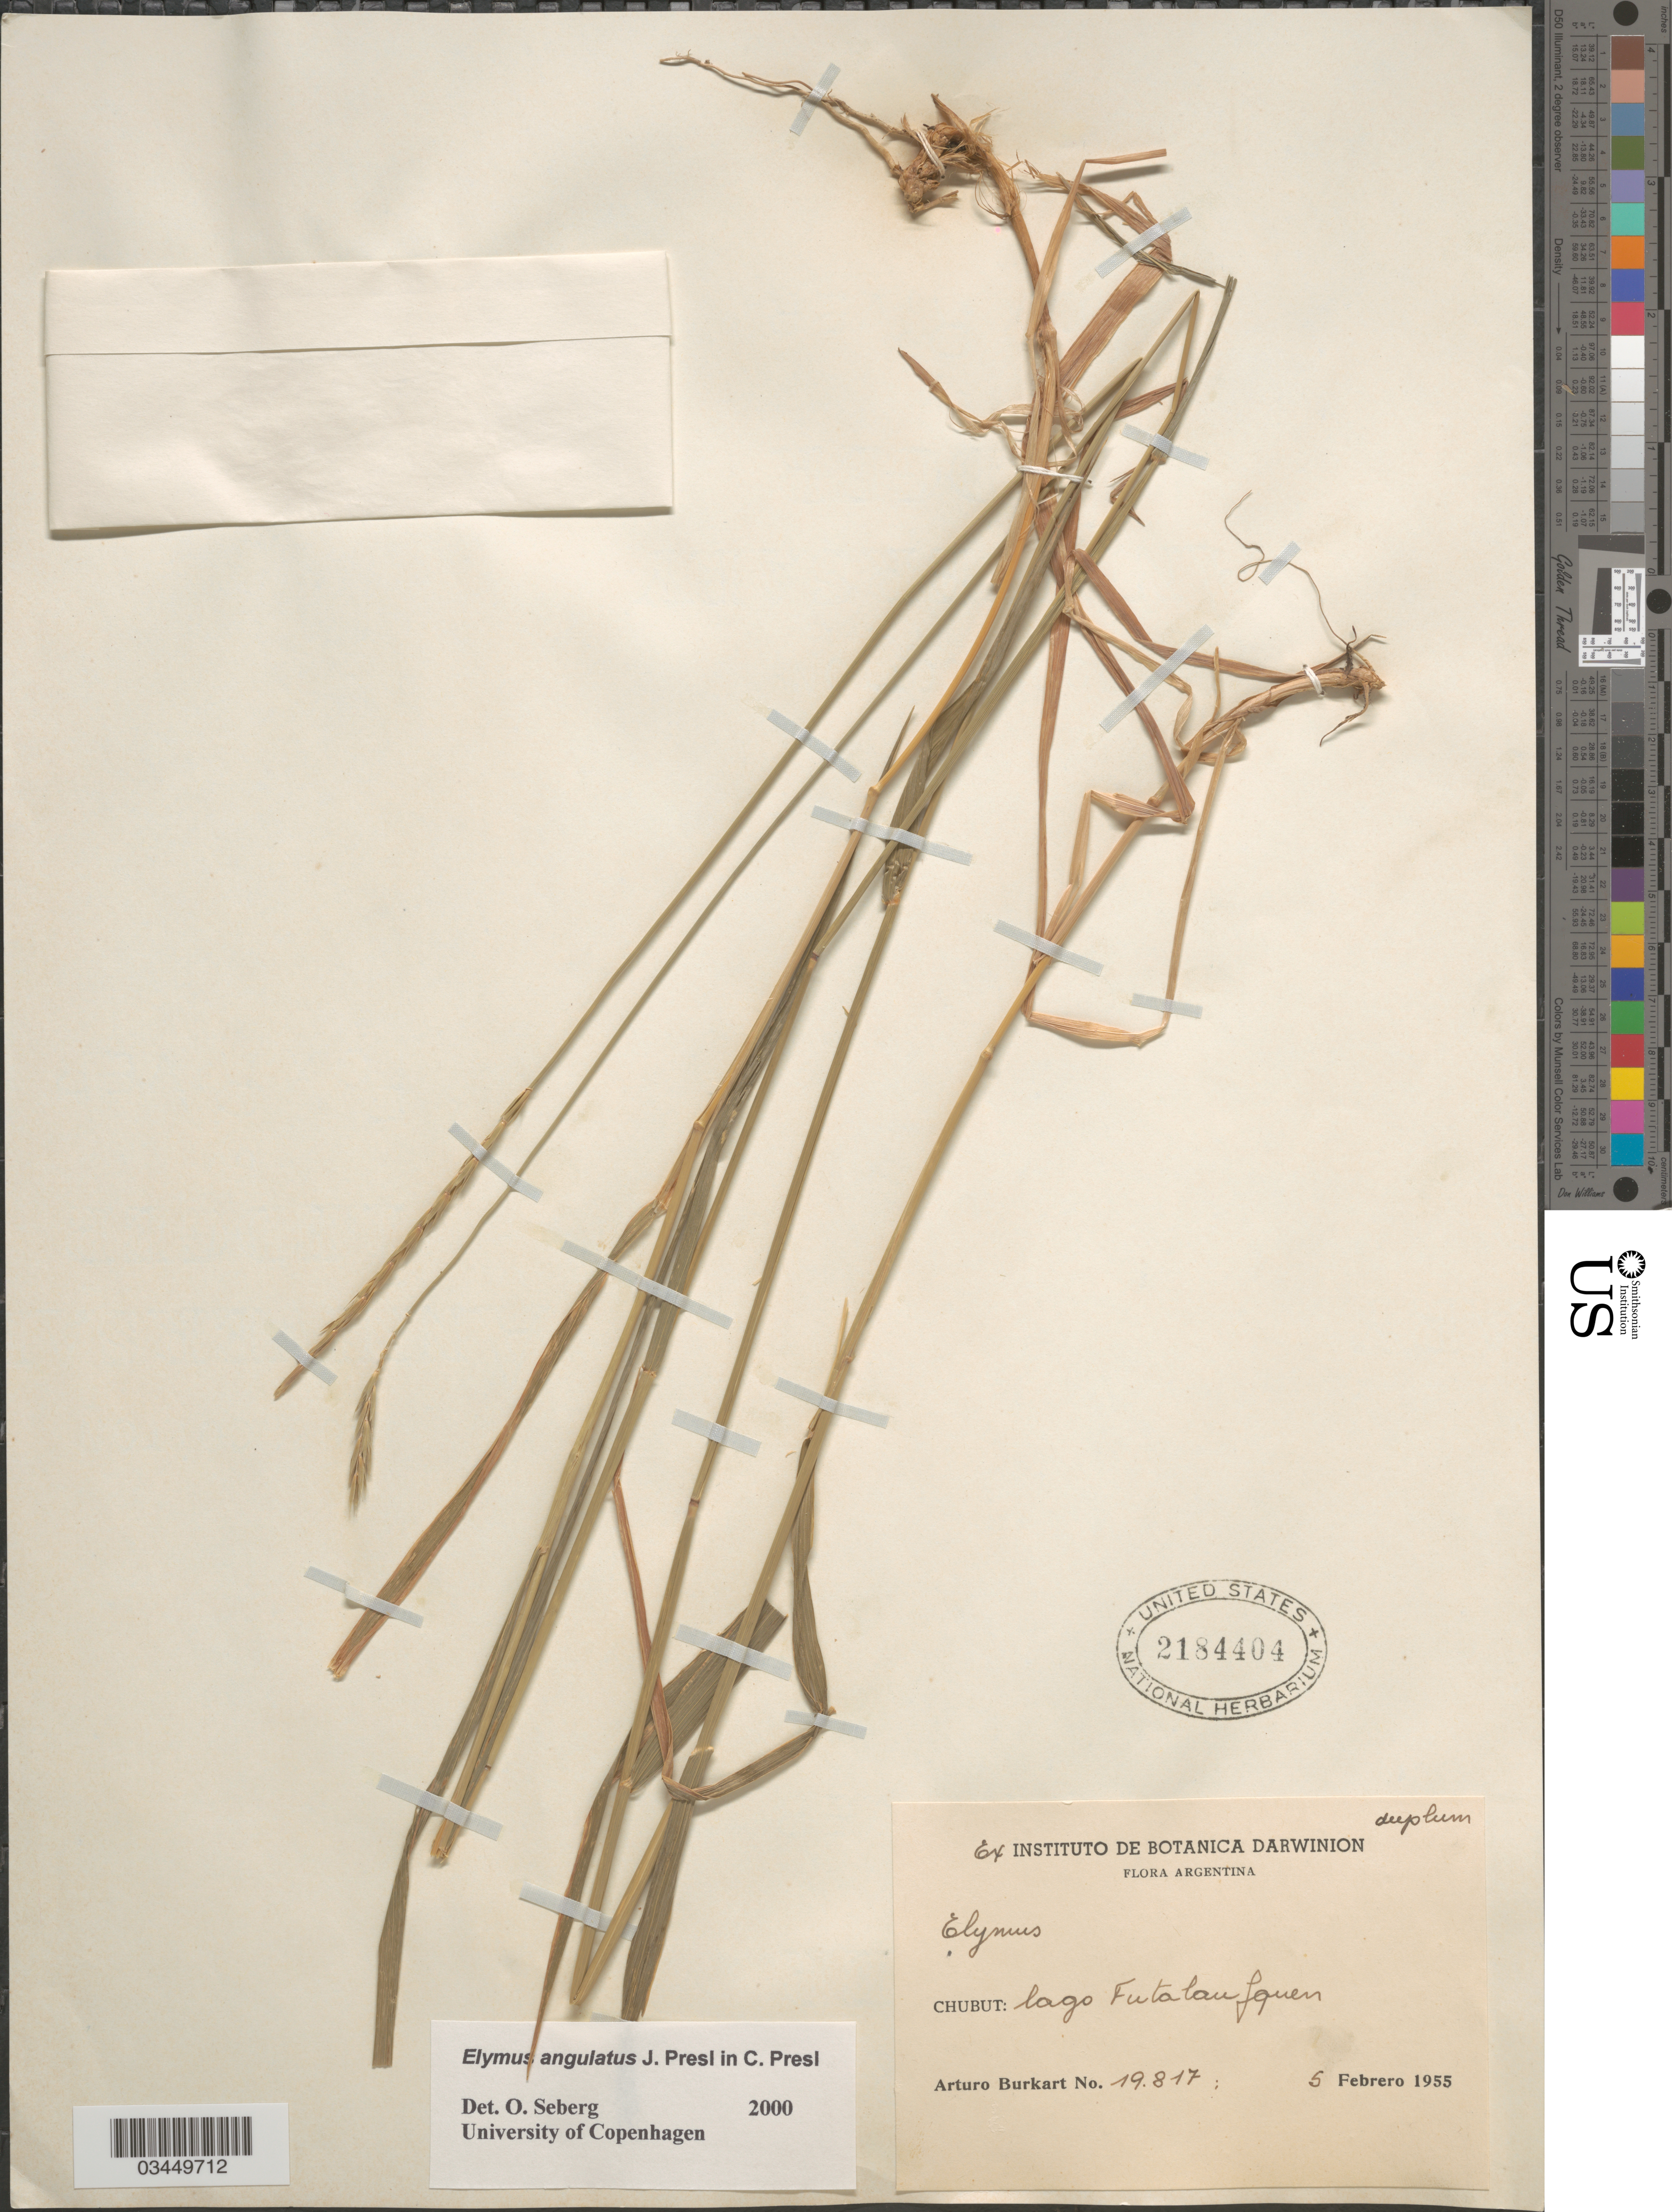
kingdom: Plantae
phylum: Tracheophyta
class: Liliopsida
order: Poales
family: Poaceae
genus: Elymus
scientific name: Elymus angulatus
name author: J. Presl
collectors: A. E. Burkart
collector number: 19817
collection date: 1955-02-05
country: Argentina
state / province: Chubut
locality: Lago Futalaufquen.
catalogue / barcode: US 2184404